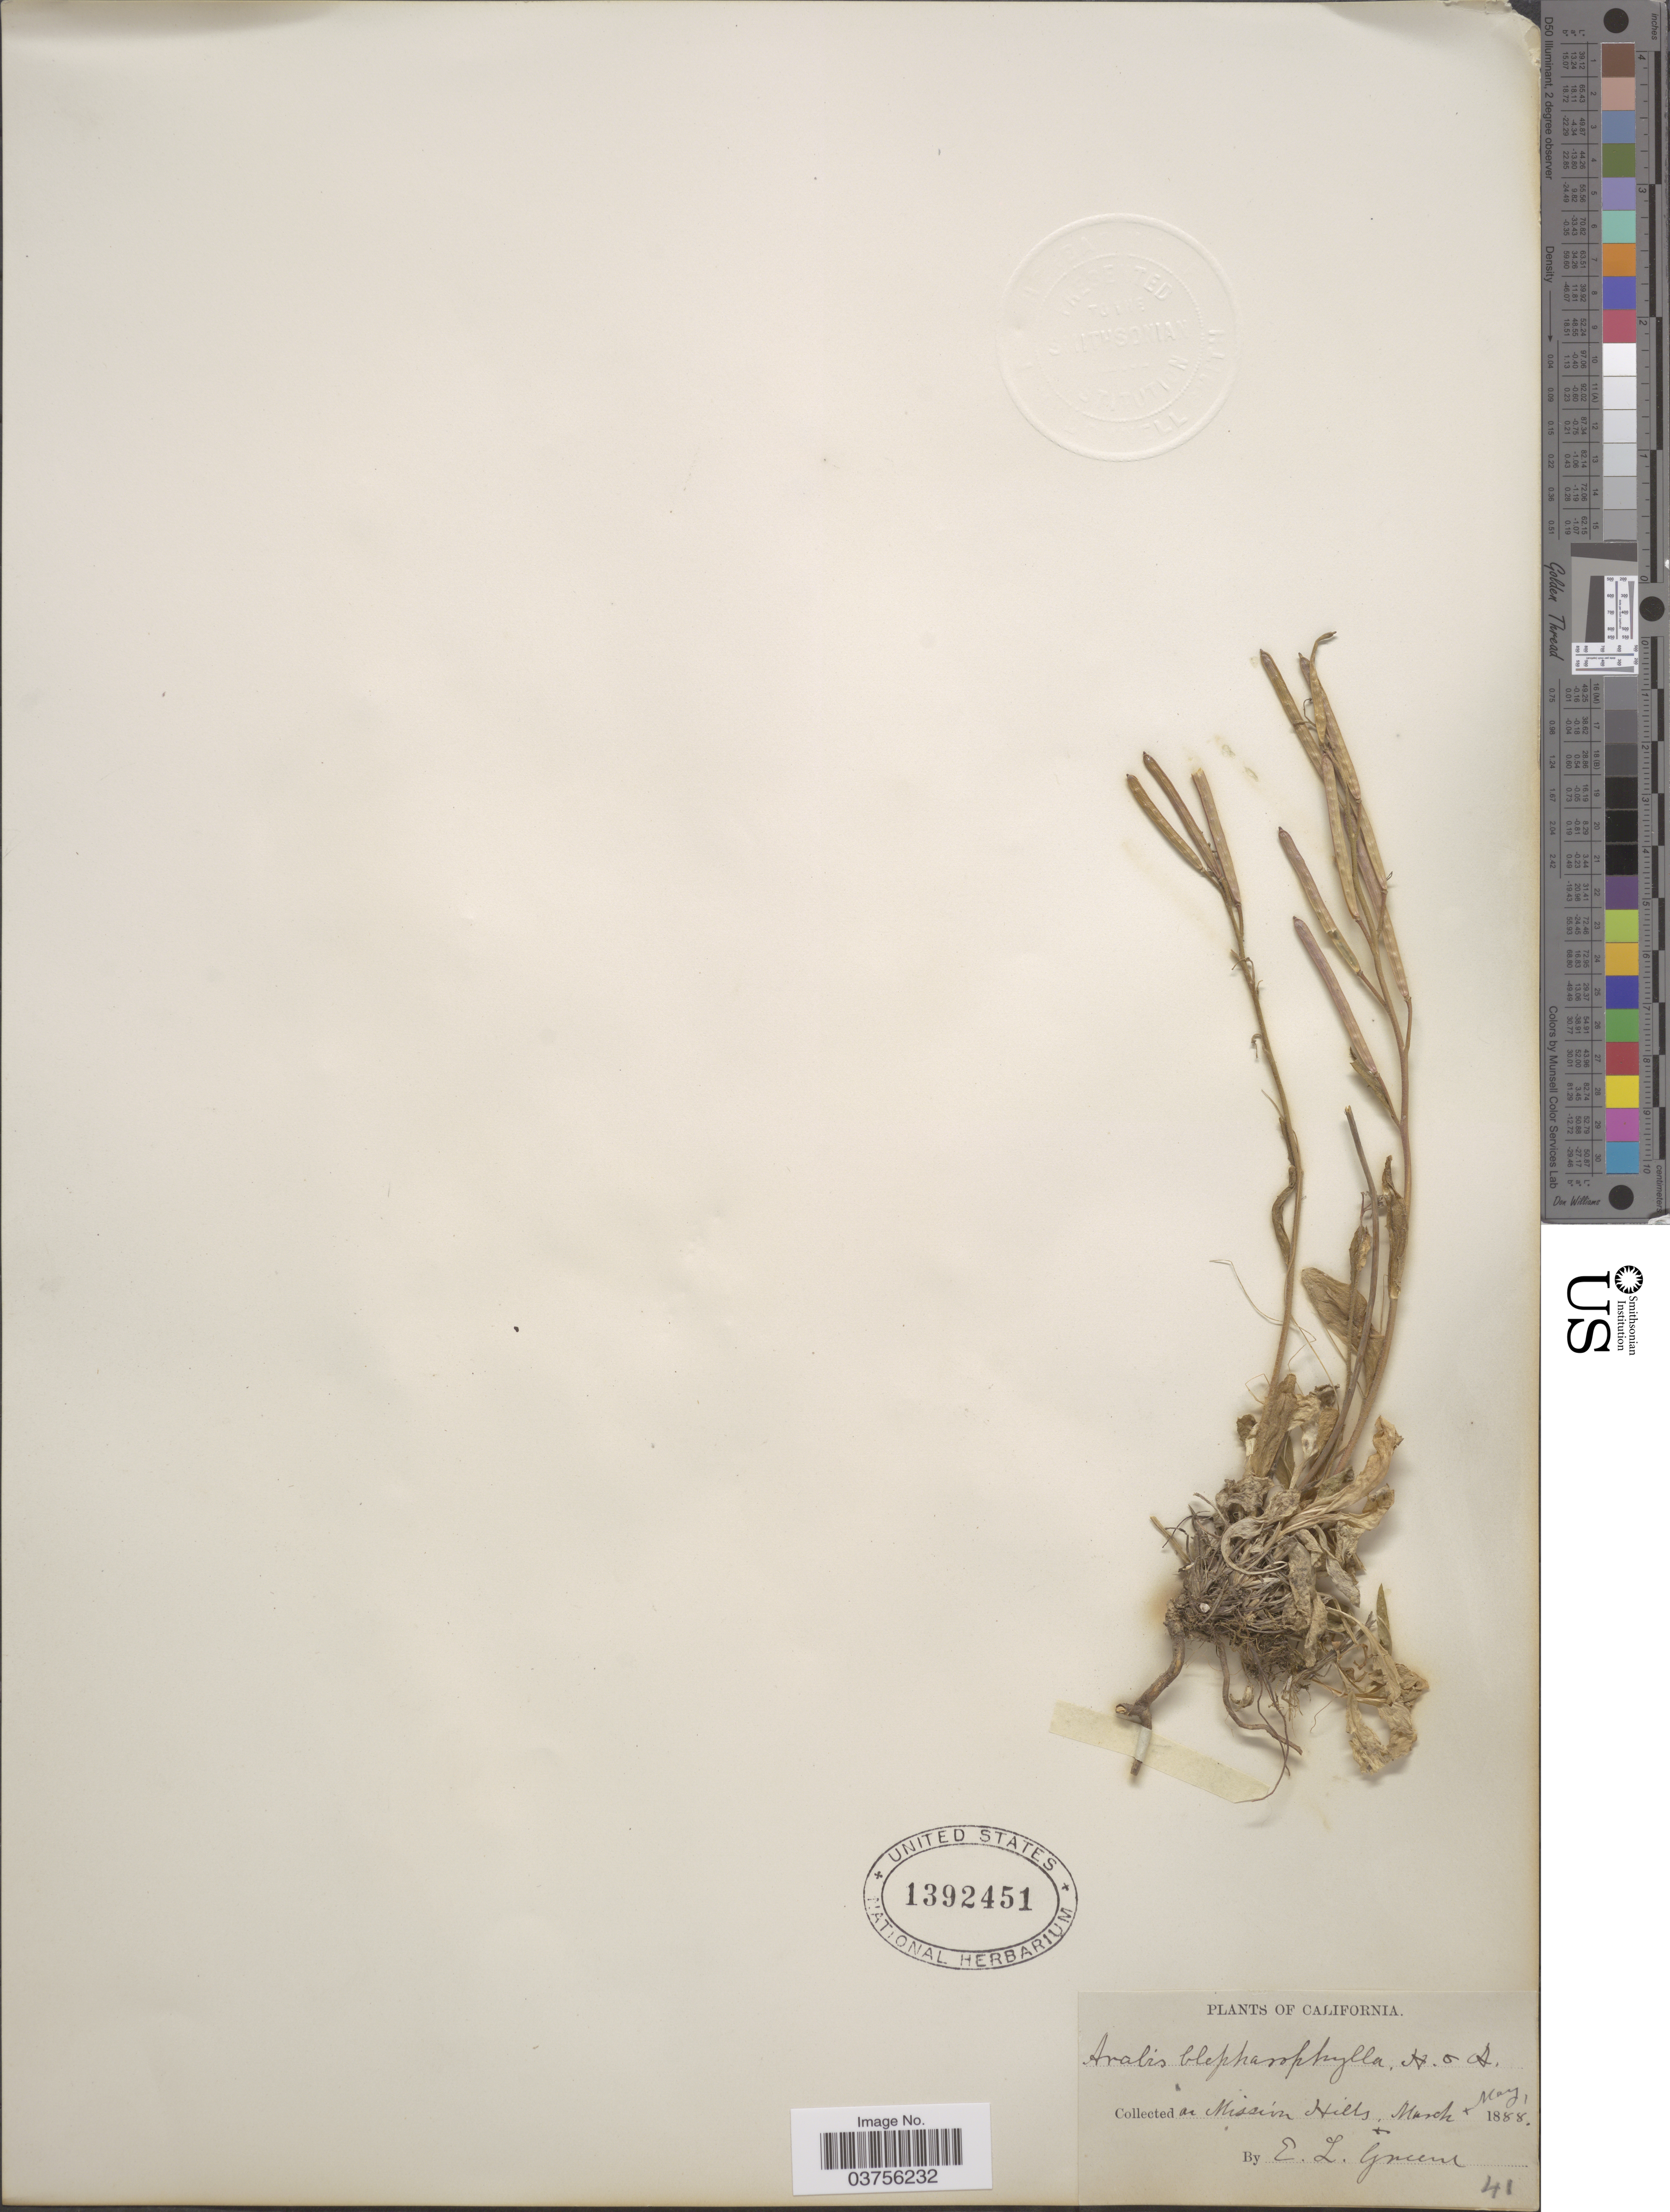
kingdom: Plantae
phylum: Tracheophyta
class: Magnoliopsida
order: Brassicales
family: Brassicaceae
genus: Arabis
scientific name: Arabis blepharophylla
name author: Hook. & Arn.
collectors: E. L. Greene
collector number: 41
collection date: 1888-03/1888-05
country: United States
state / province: California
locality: Mission Hills.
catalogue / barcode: US 1392451